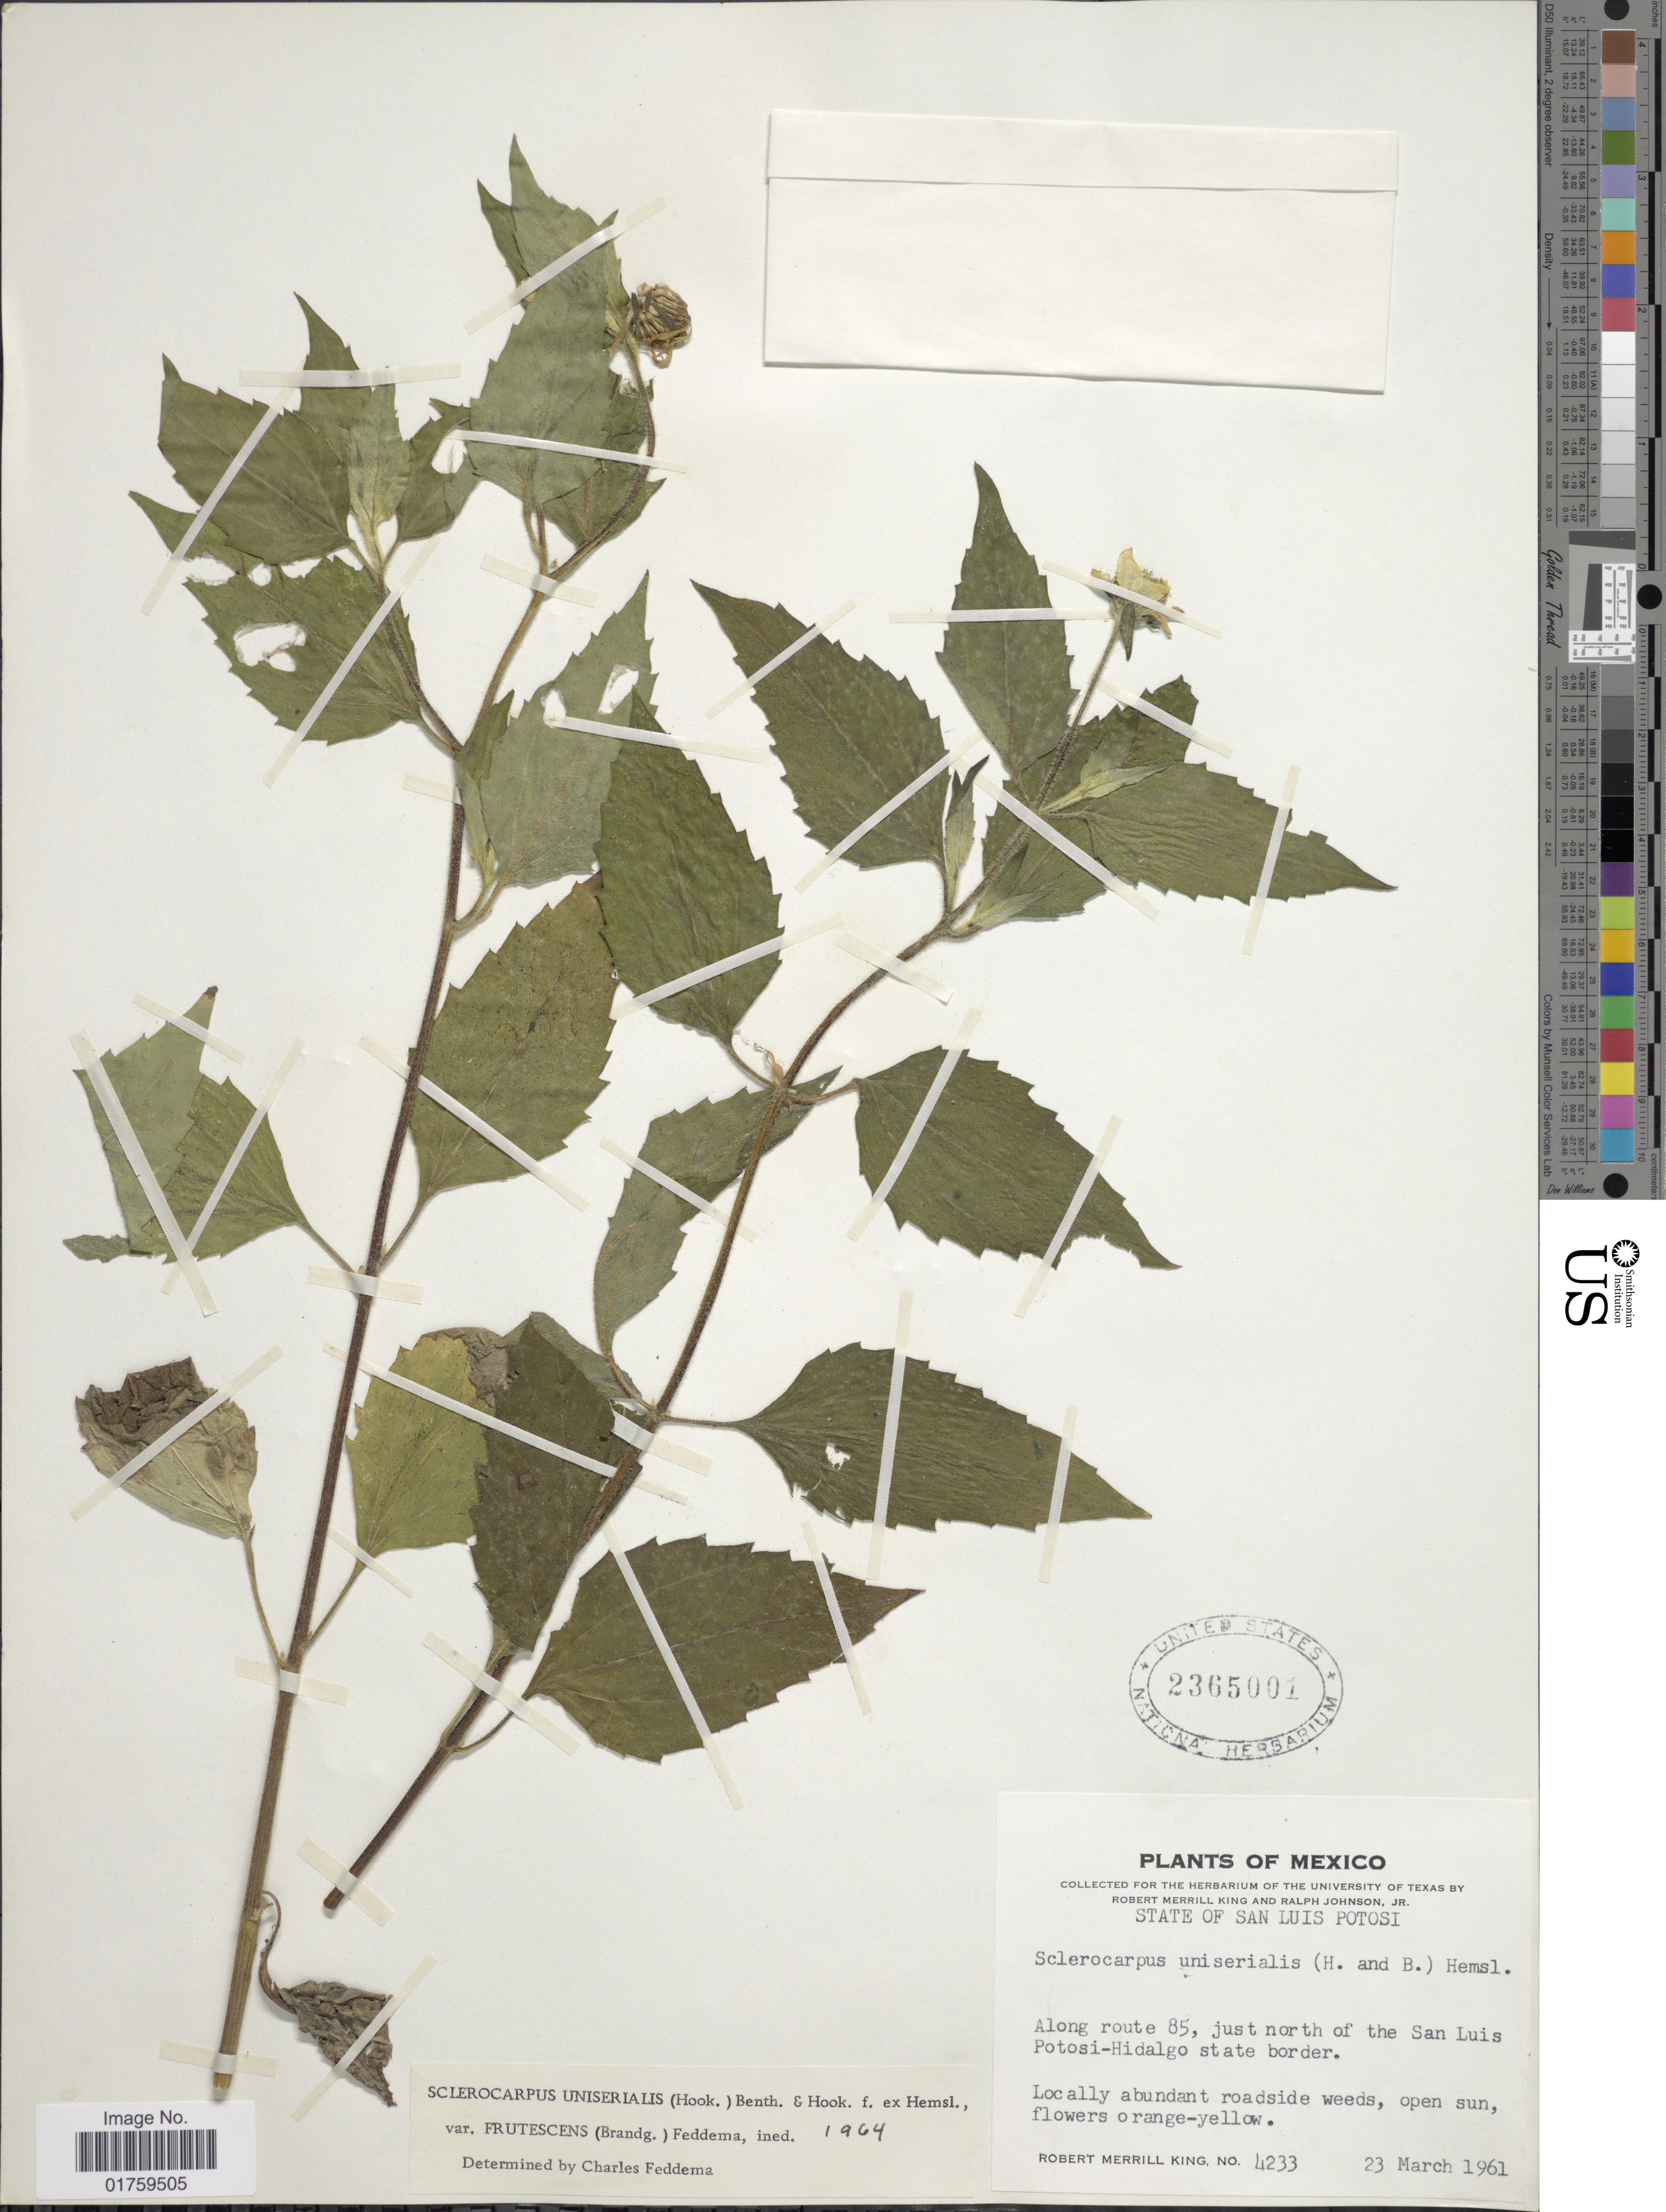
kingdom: Plantae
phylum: Tracheophyta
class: Magnoliopsida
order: Asterales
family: Asteraceae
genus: Sclerocarpus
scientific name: Sclerocarpus uniserialis var. frutescens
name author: (Brandegee) Feddema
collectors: R. M. King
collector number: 4233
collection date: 1961-03-23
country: Mexico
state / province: San Luis Potosí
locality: State of San Luis Potosí. Along route 85, just north of the San Luis Potosi-Hidalgo state border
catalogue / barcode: US 2365001